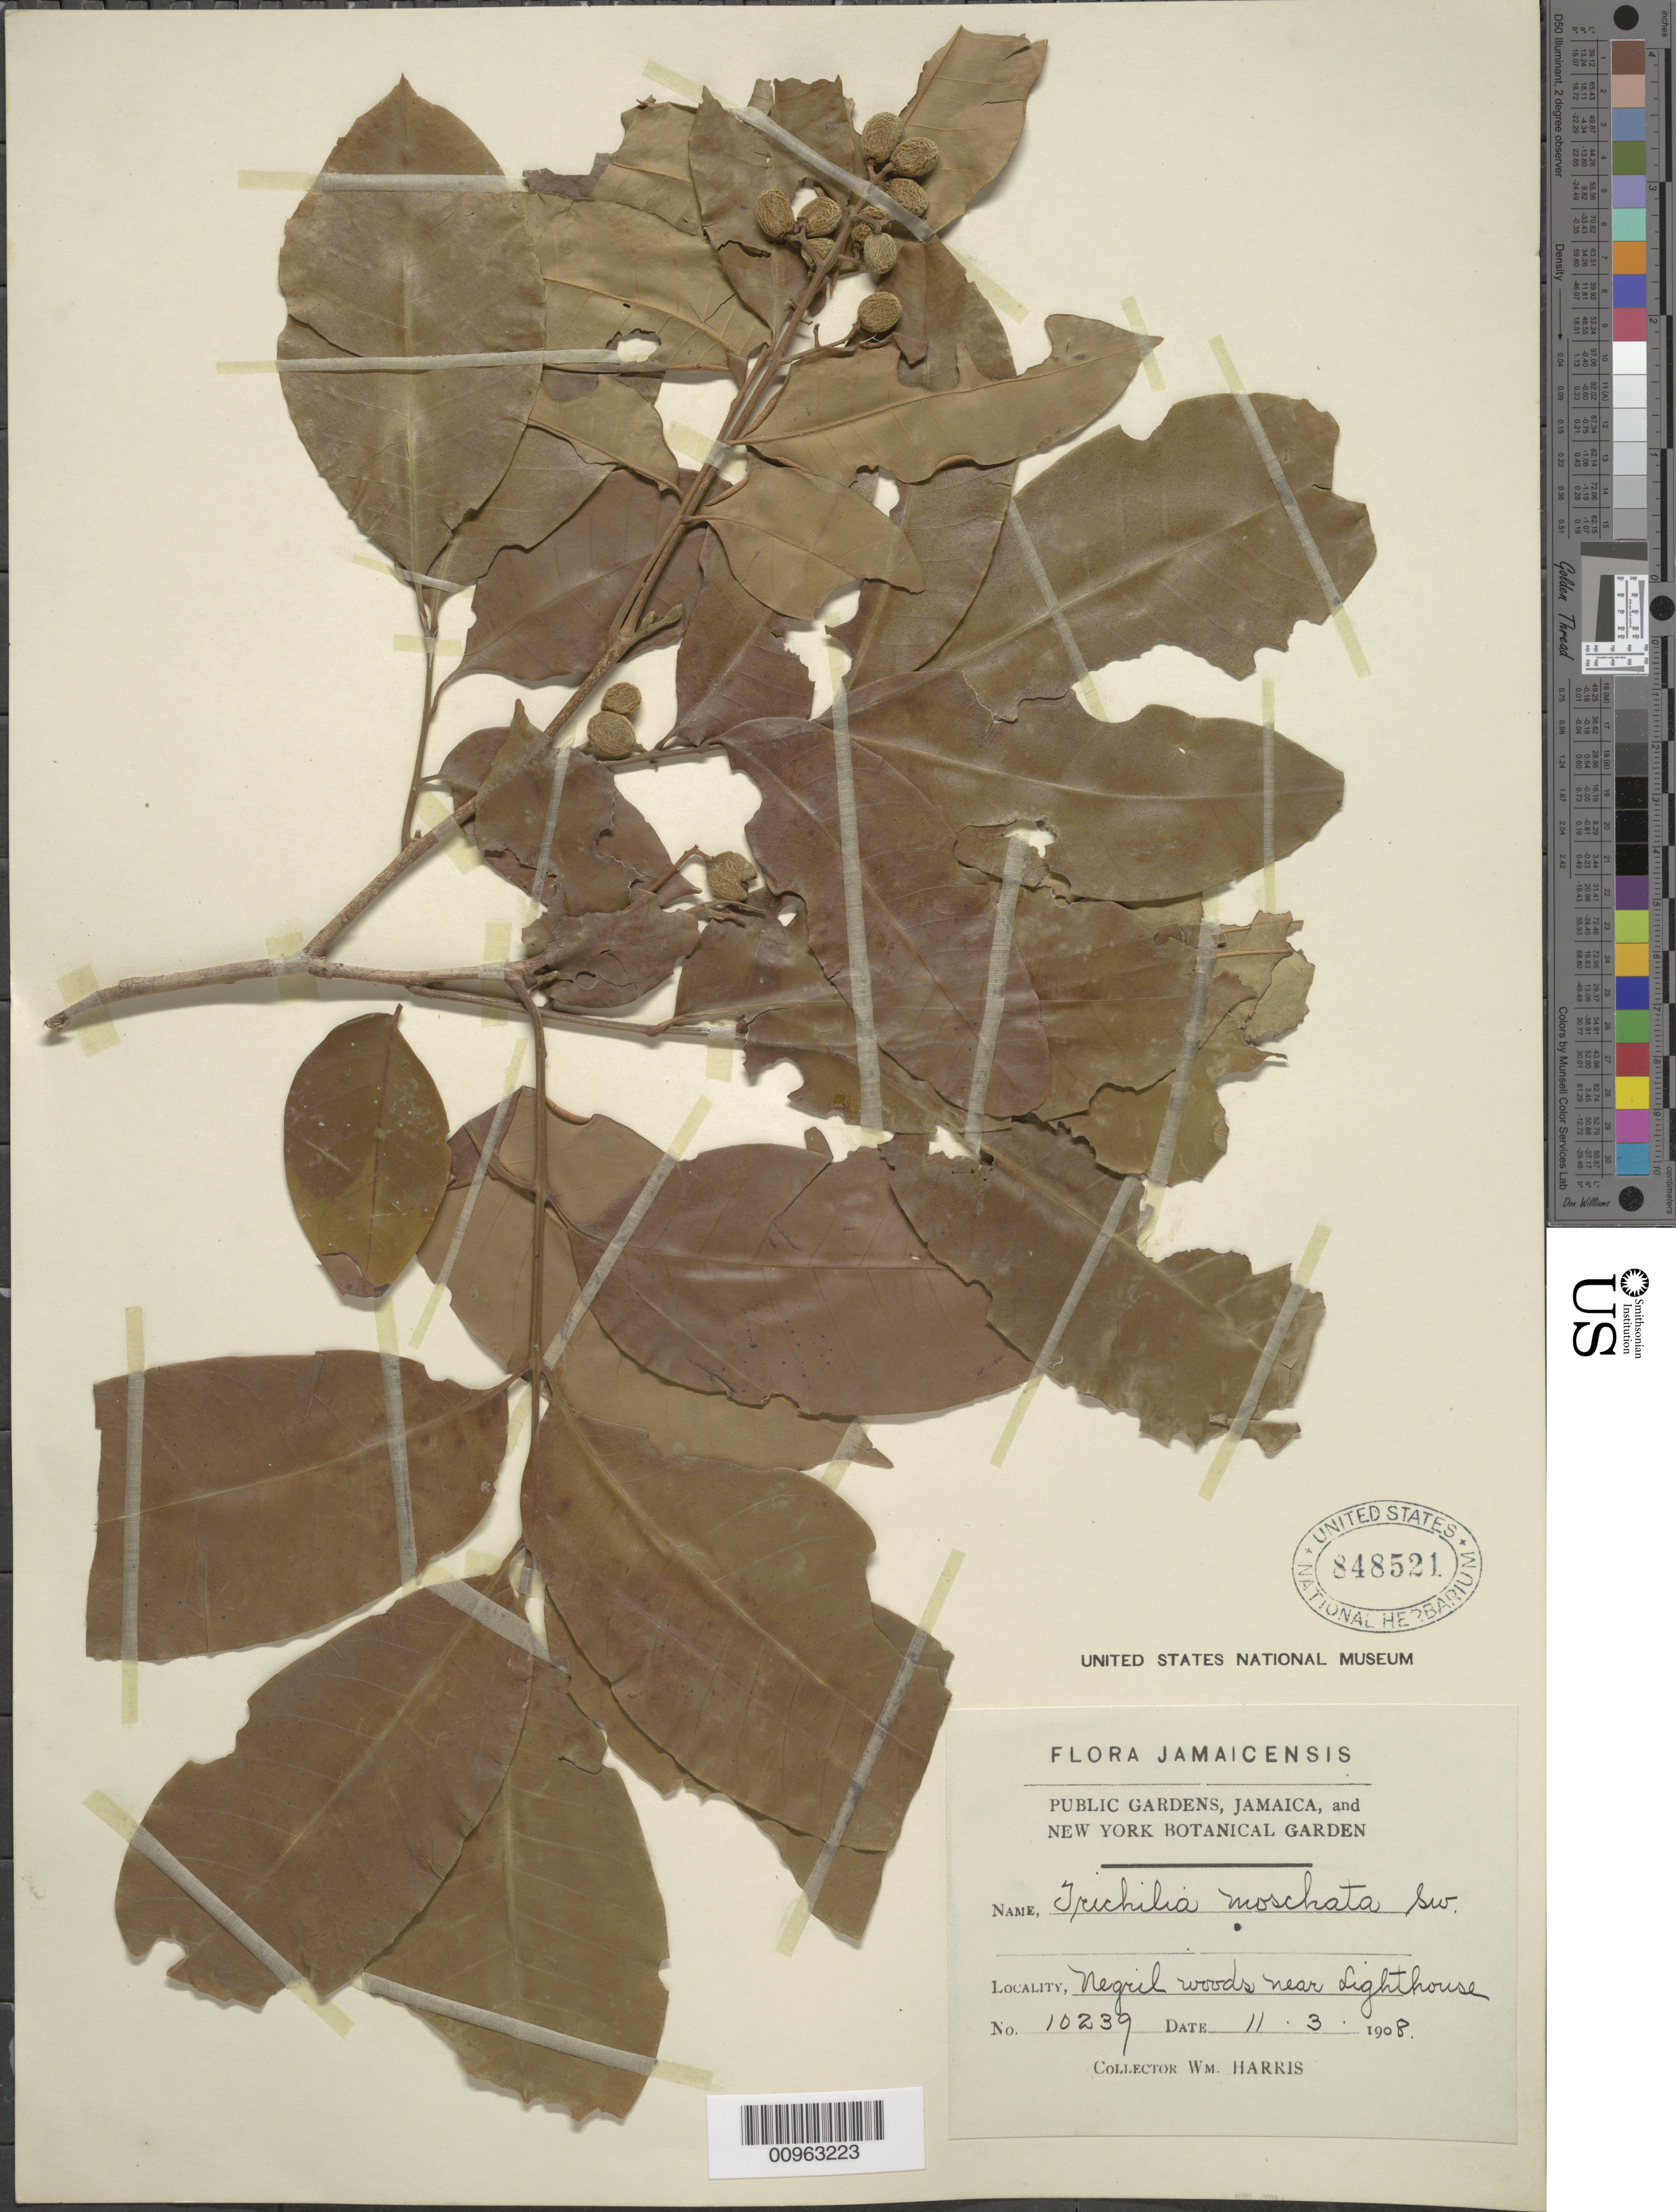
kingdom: Plantae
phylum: Tracheophyta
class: Magnoliopsida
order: Sapindales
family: Meliaceae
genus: Trichilia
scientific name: Trichilia moschata subsp. moschata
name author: Sw.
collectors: W. H. Harris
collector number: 10239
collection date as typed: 11 Mar 1908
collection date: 1908-03-11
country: Jamaica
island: Jamaica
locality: Negril, near Lighthouse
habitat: Woods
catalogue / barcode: US 848521